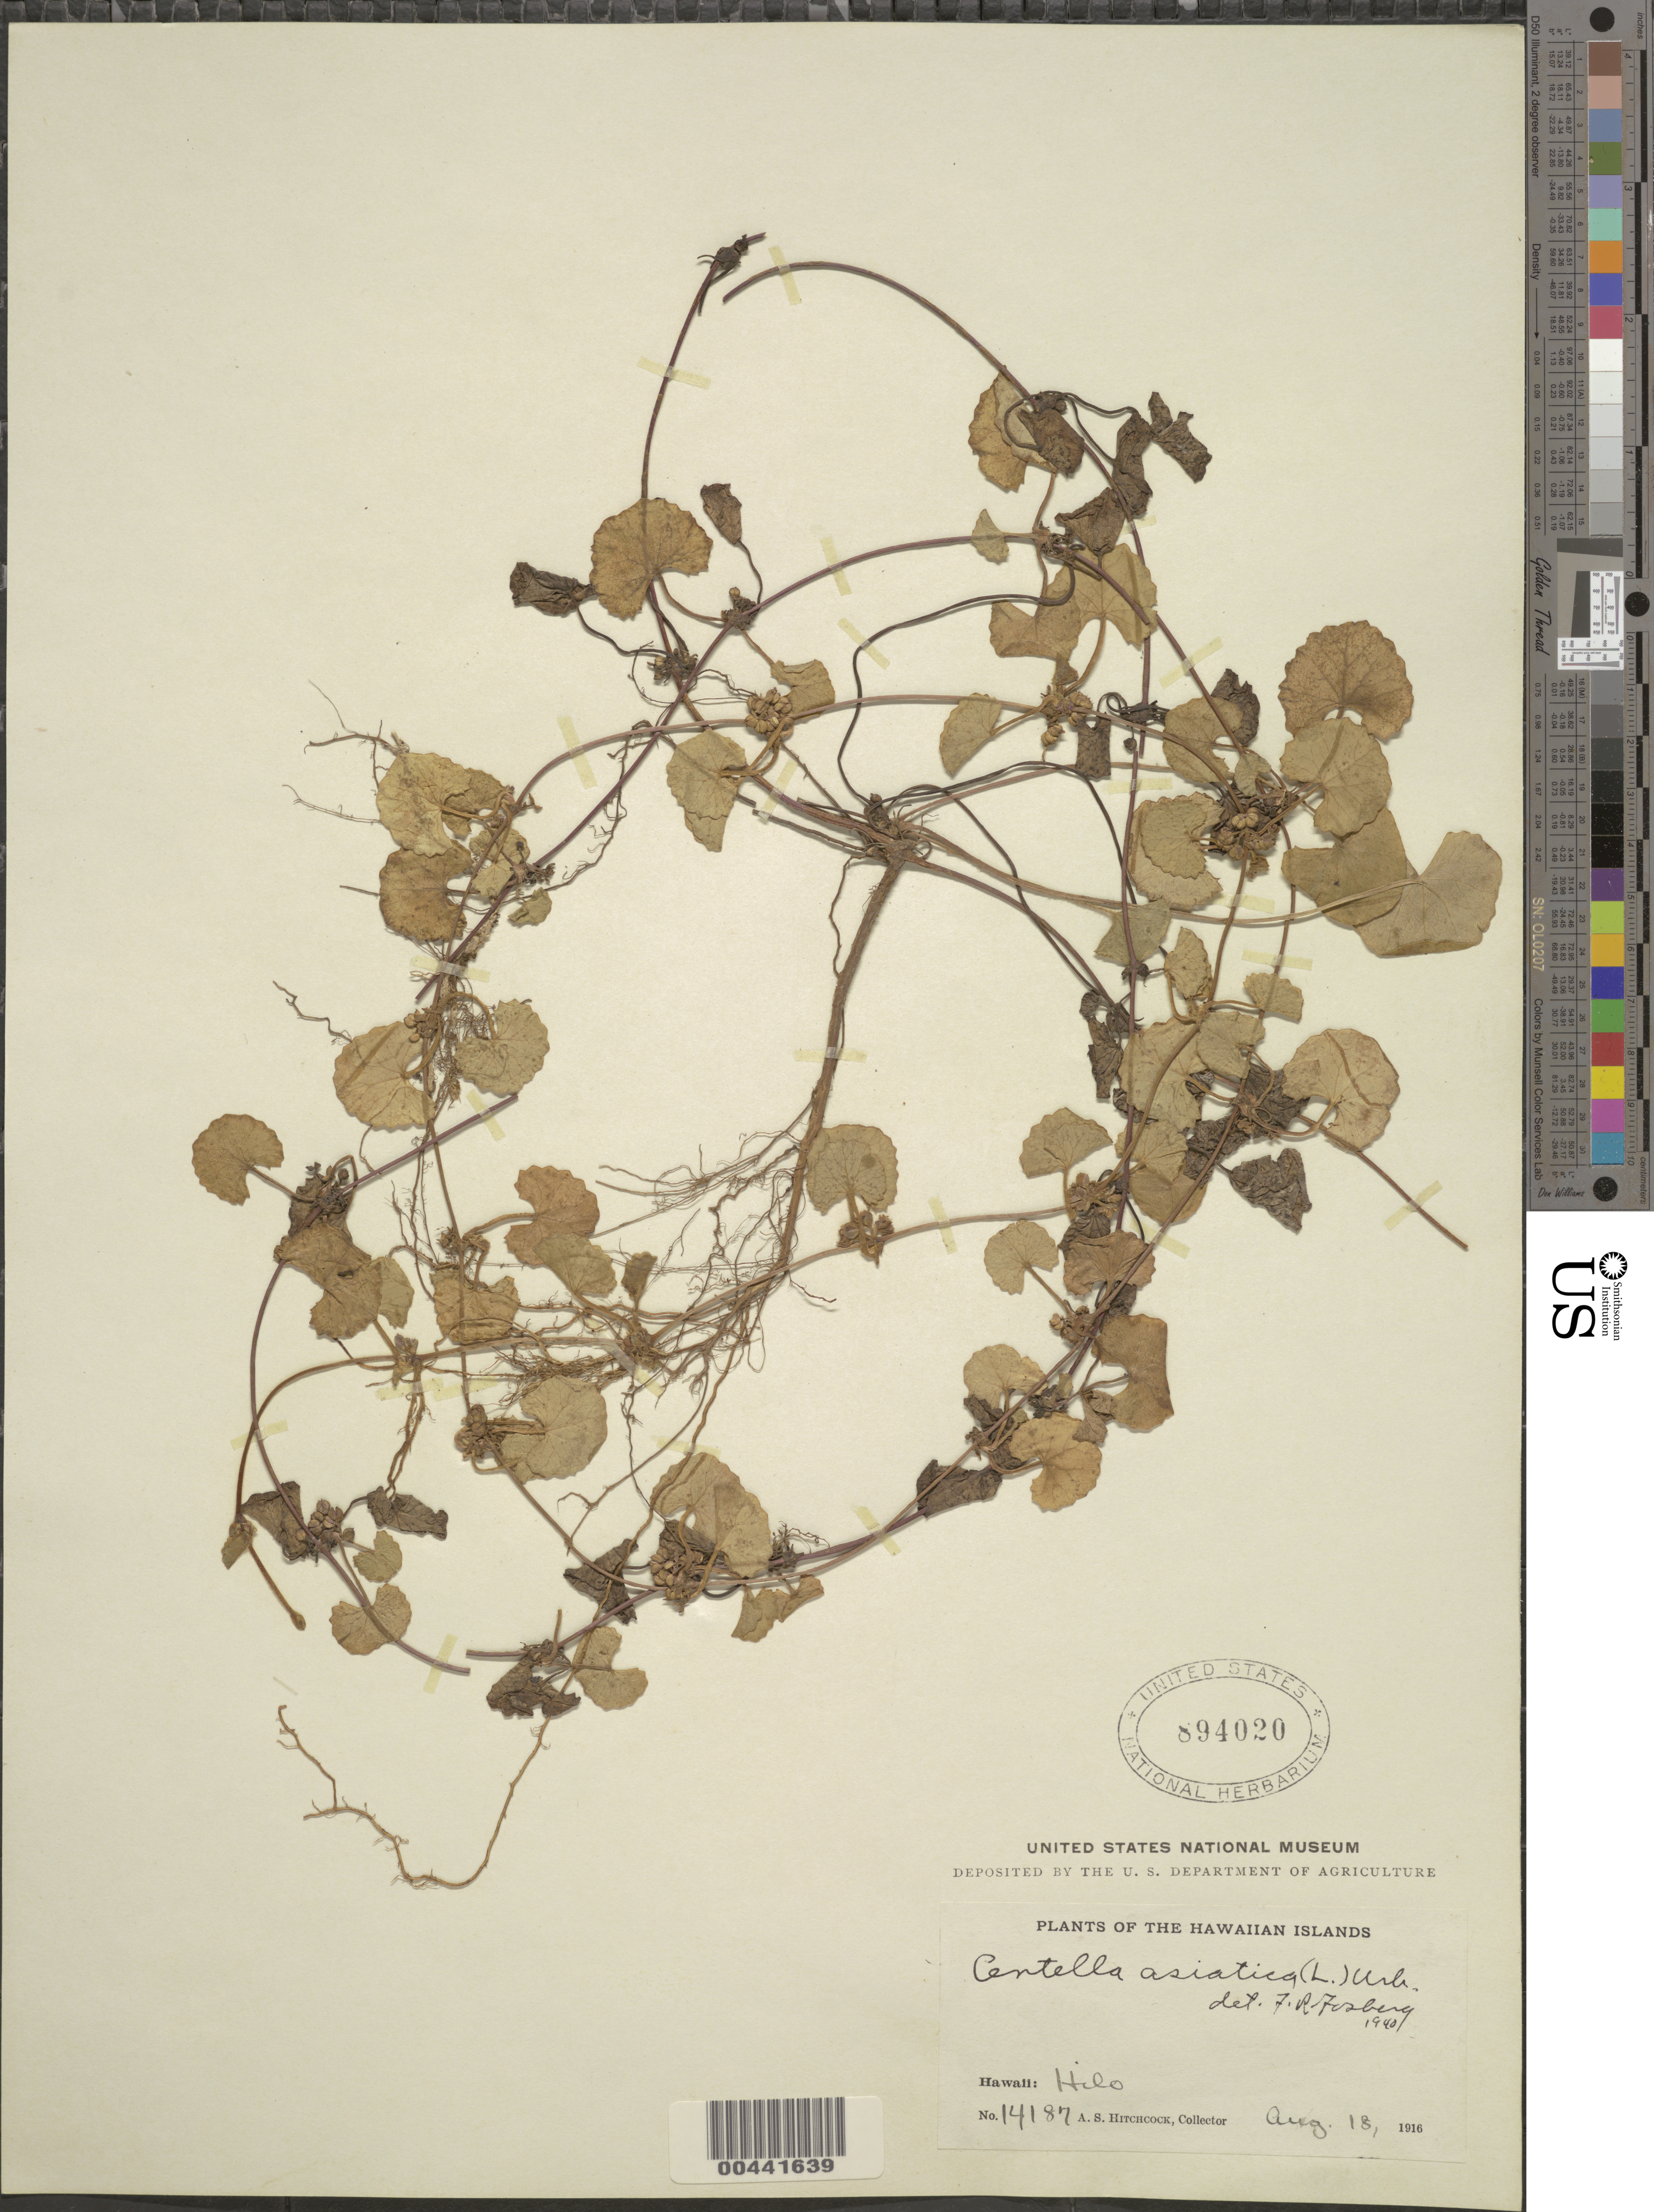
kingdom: Plantae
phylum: Tracheophyta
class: Magnoliopsida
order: Apiales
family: Apiaceae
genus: Centella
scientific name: Centella asiatica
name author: (L.) Urb.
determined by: Fosberg, F. R.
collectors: A. S. Hitchcock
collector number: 14187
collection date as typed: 18 Aug 1916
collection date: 1916-08-18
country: United States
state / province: Hawaii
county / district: Hawaii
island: Hawaii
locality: Hilo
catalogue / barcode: US 894020